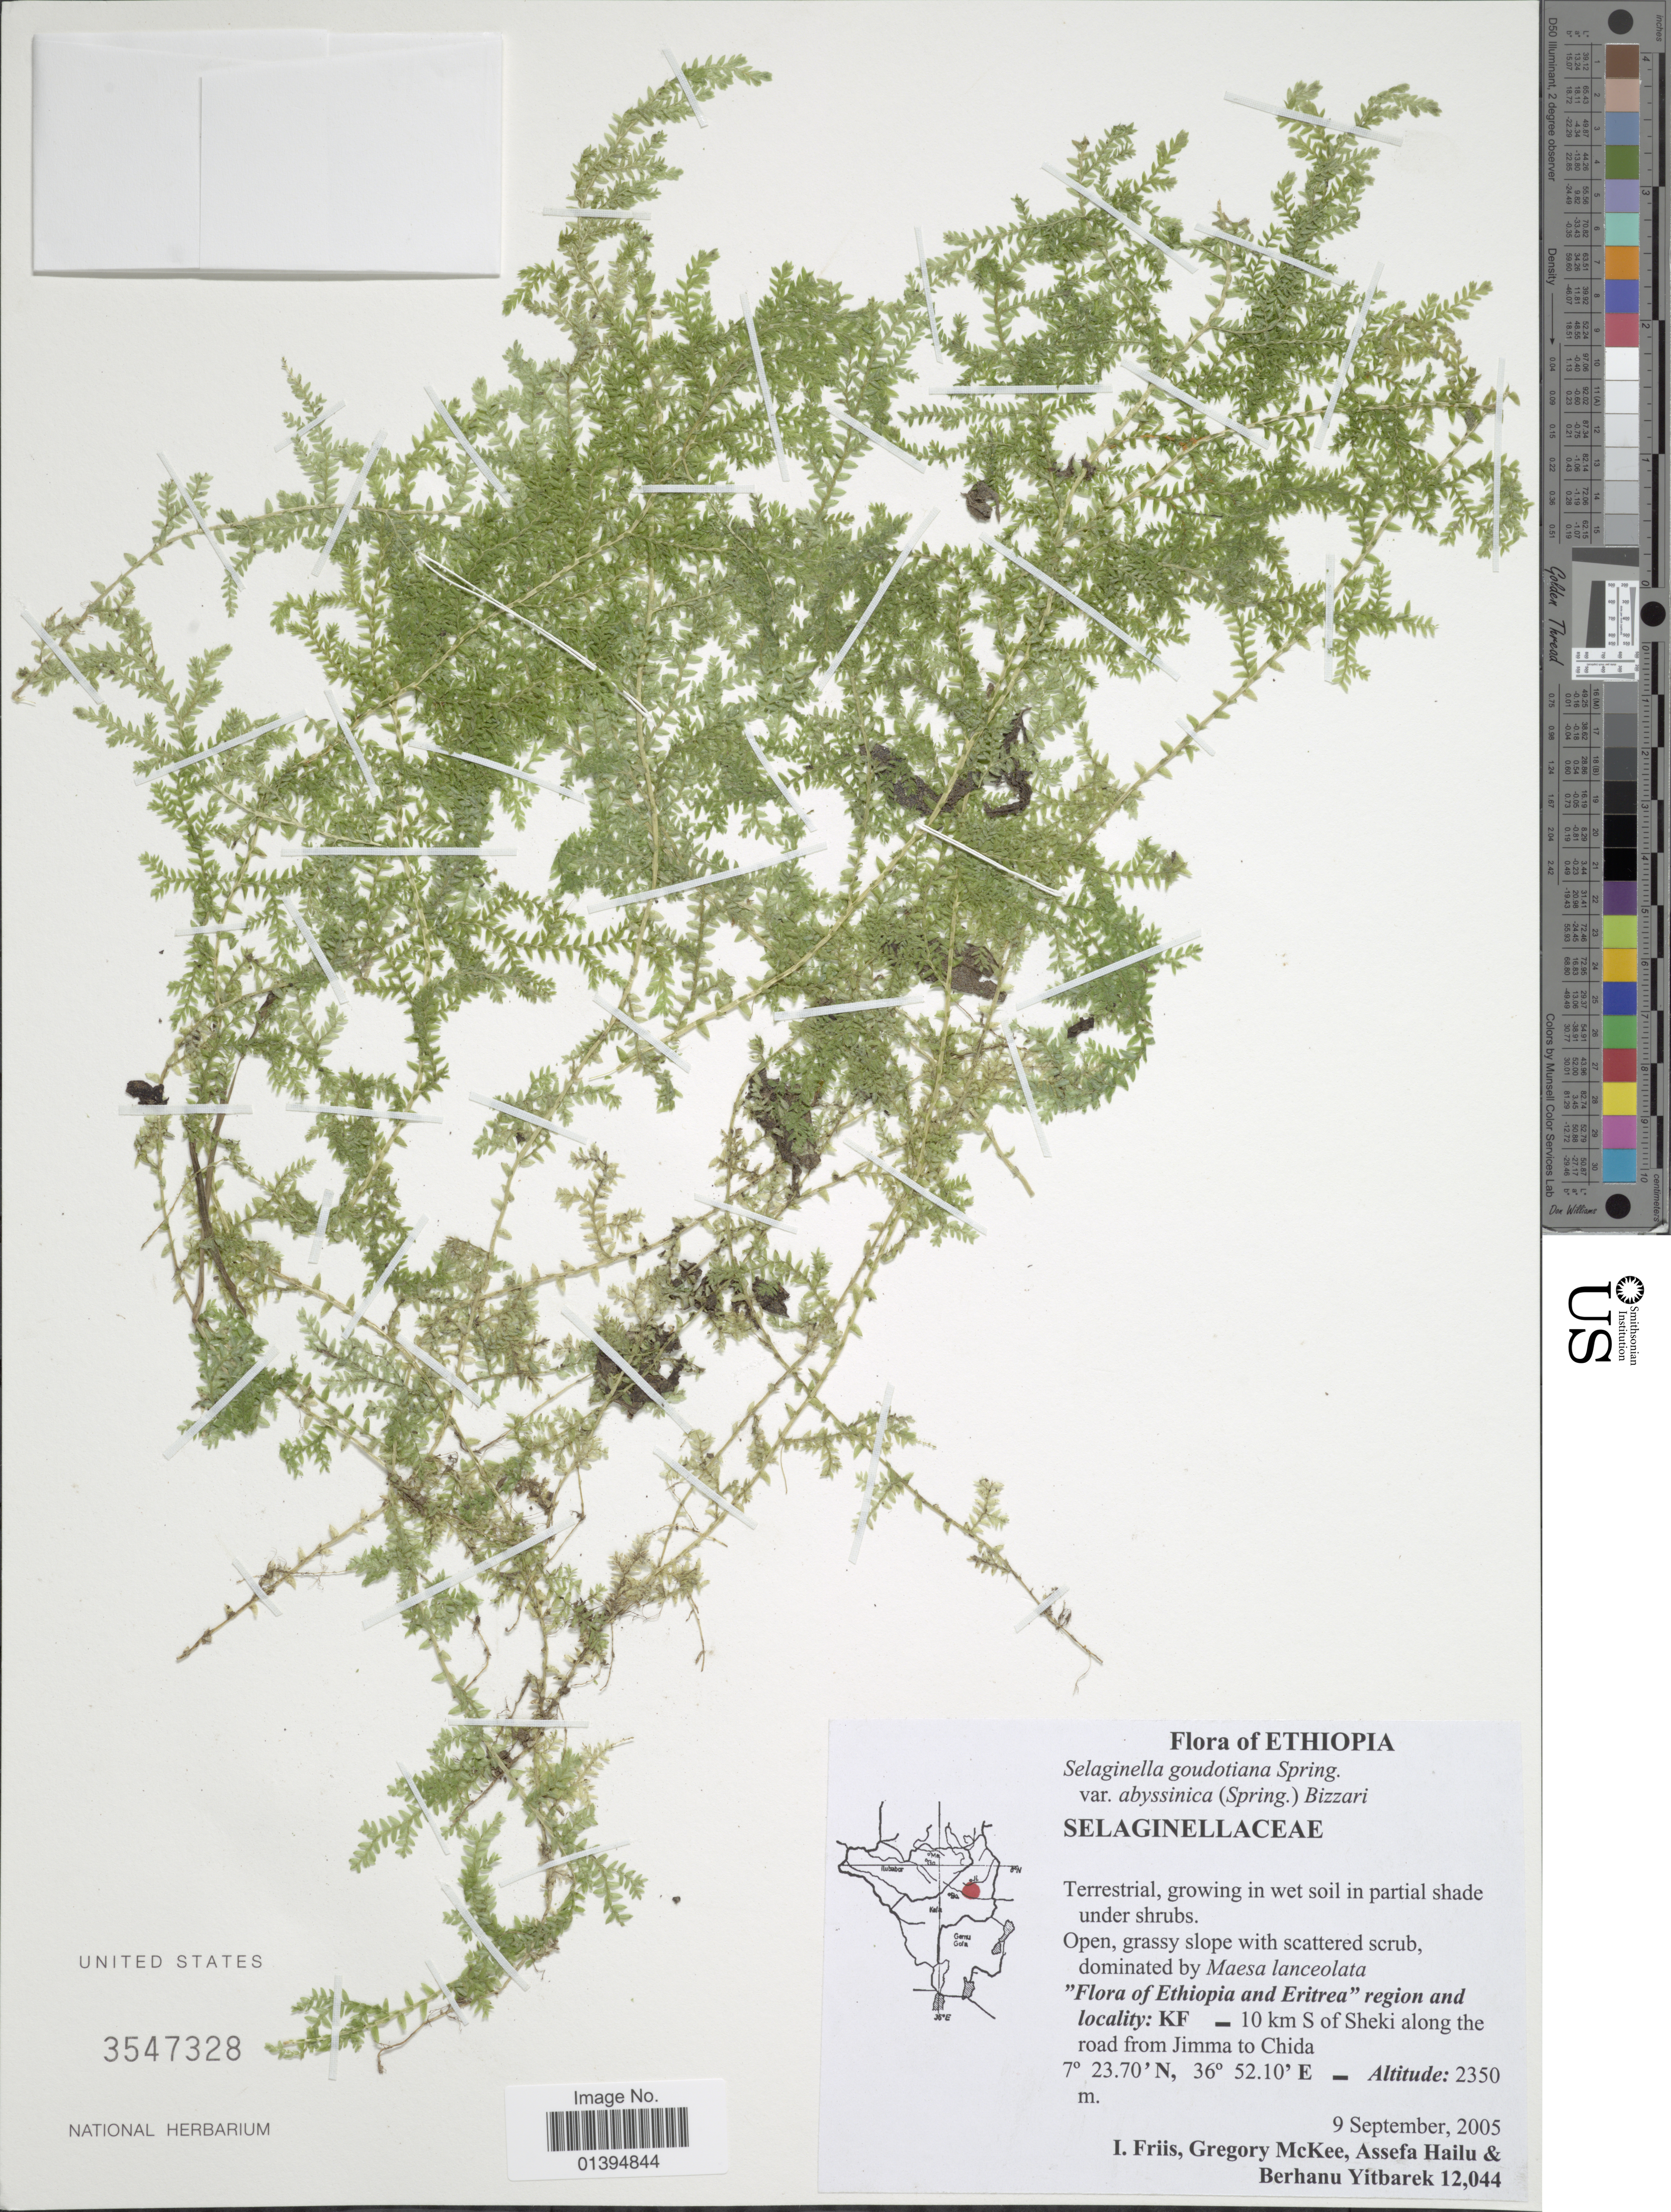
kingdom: Plantae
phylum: Tracheophyta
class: Lycopodiopsida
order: Selaginellales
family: Selaginellaceae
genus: Selaginella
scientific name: Selaginella goudotiana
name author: Spring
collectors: I. Friis, G. S. McKee, A. Hailu & B. Yitbarek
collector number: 12044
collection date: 2005-09-09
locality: Ethiopia and Eritrea, KF - 10 km S of Sheki along the road from Jimma to Chida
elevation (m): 2350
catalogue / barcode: US 3547328